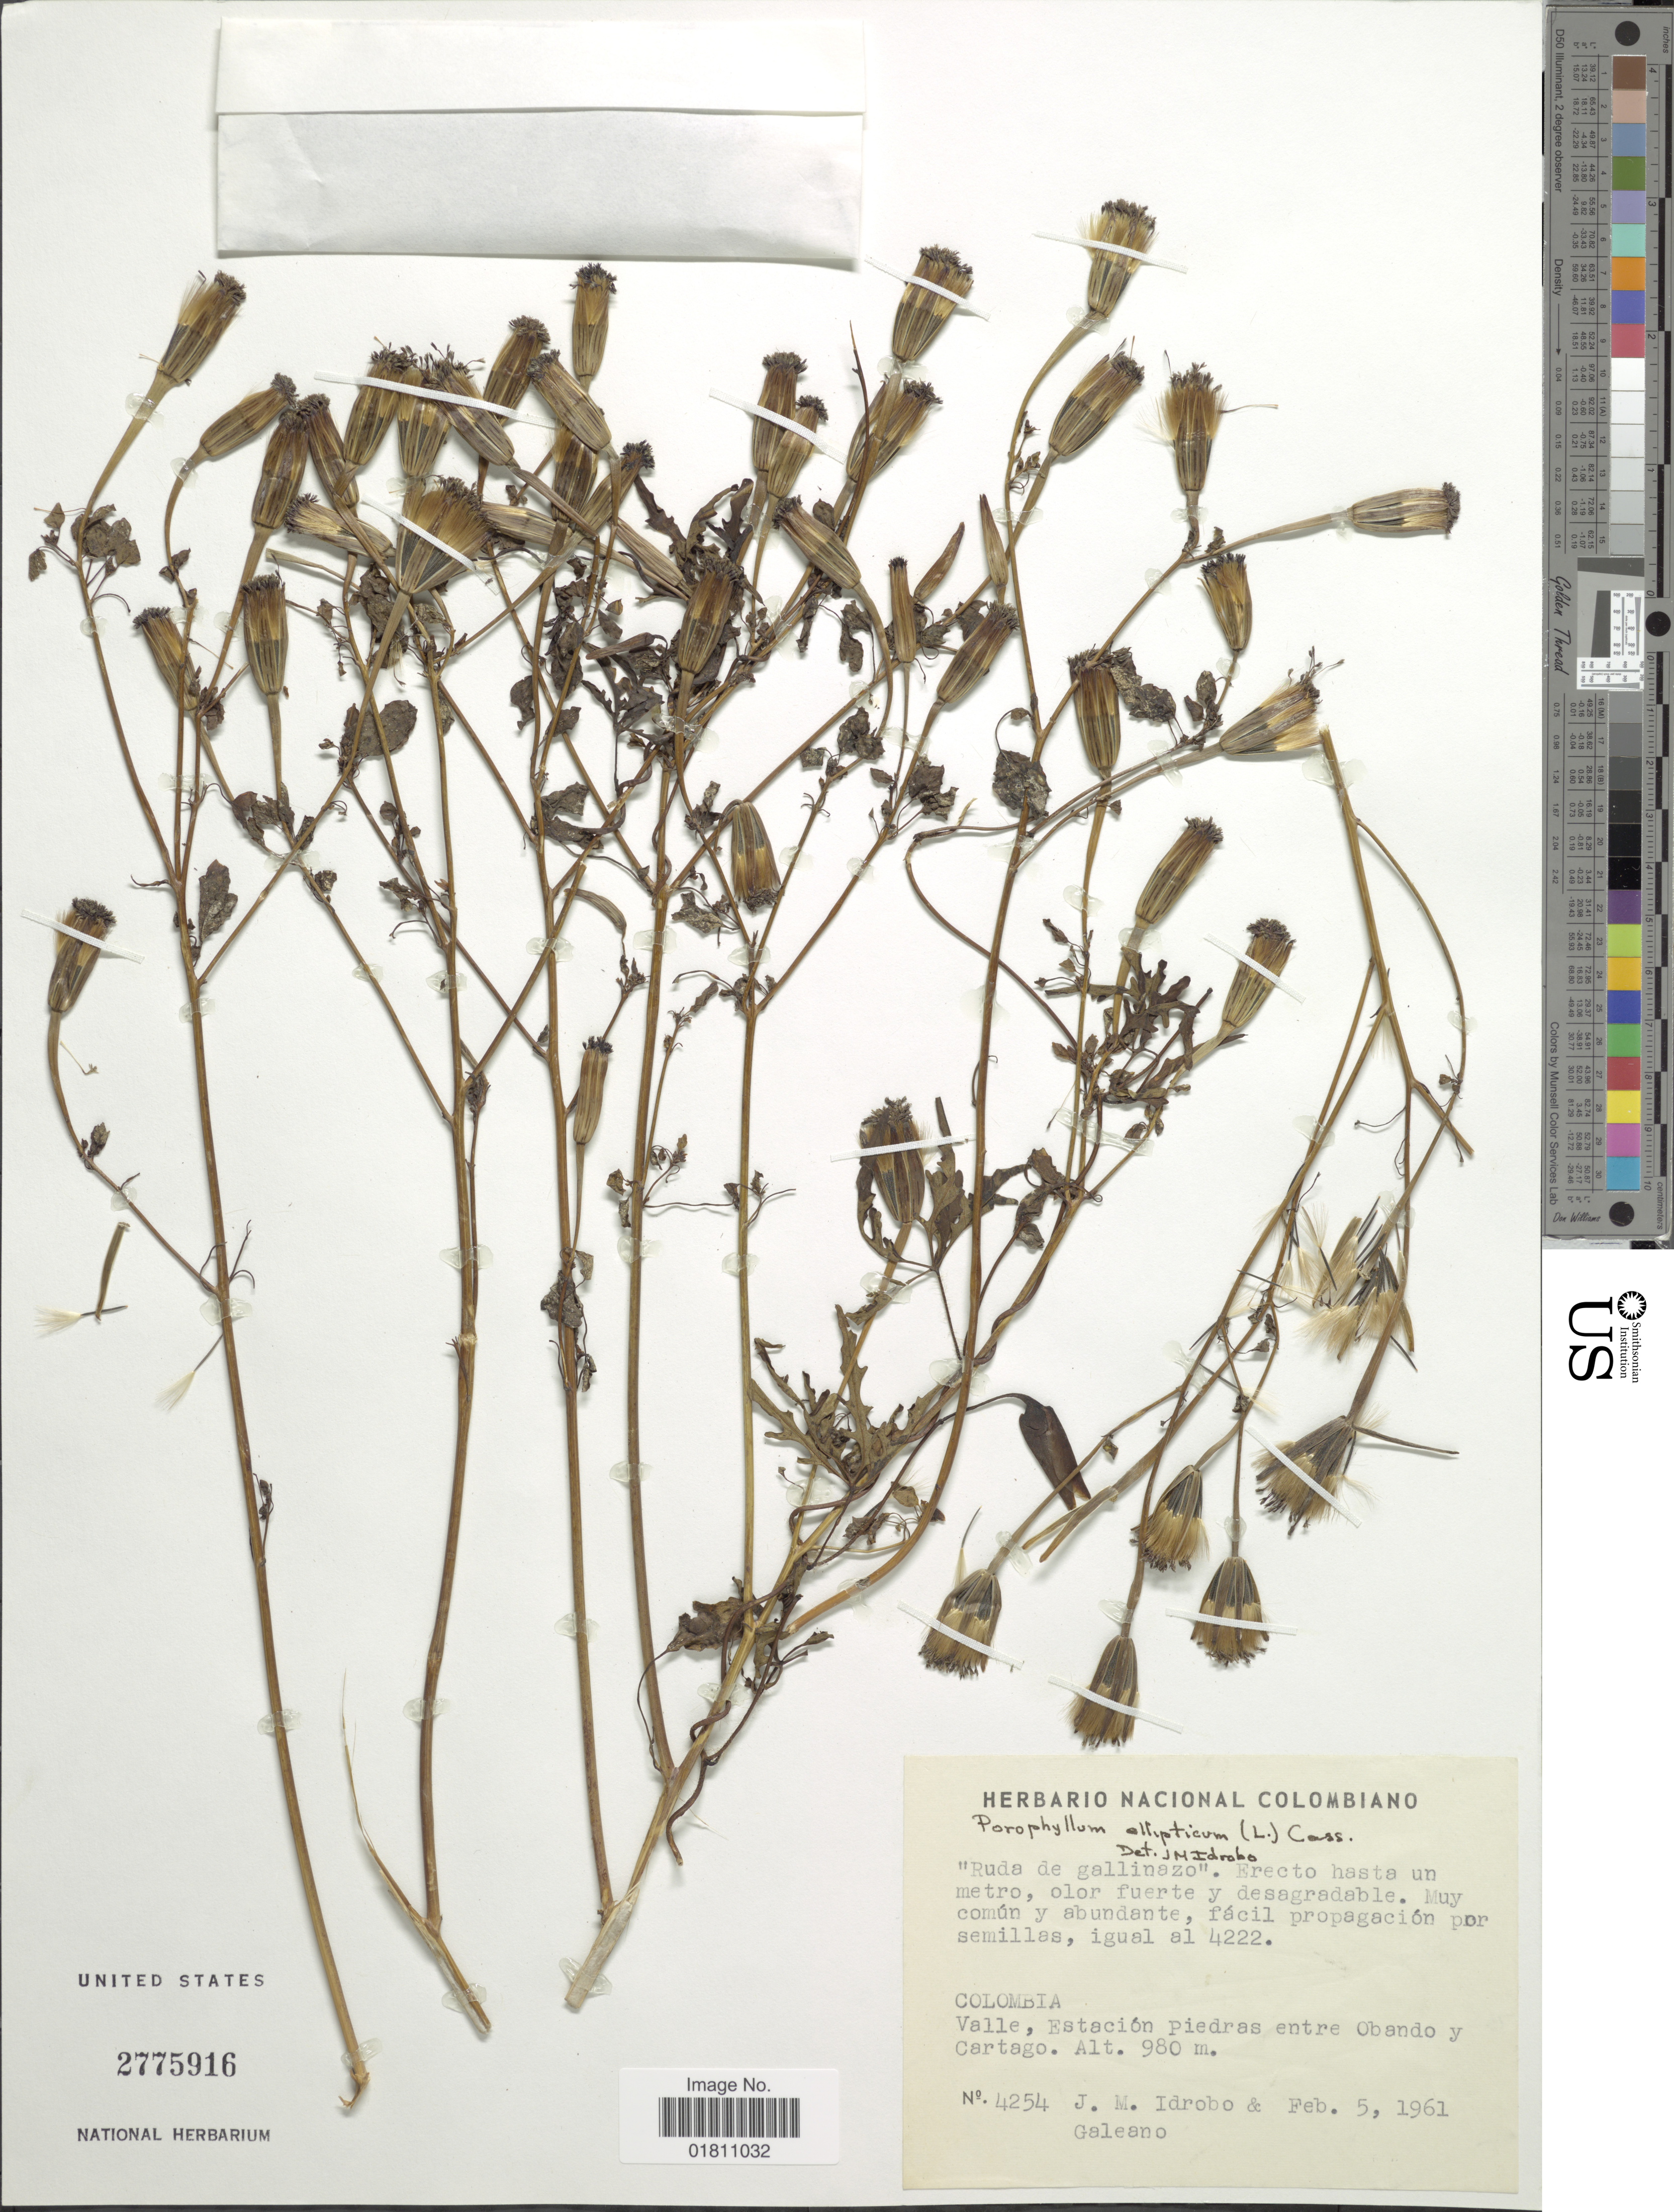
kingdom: Plantae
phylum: Tracheophyta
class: Magnoliopsida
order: Asterales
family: Asteraceae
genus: Porophyllum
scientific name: Porophyllum ruderale subsp. ruderale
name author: (Jacq.) Cass.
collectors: J. M. Idrobo & -. Galeano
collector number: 4254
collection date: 1961-02-05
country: Colombia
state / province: Valle del Cauca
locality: Valle, Estación Piedras entre Obando y Cartago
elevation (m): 980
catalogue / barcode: US 2775916